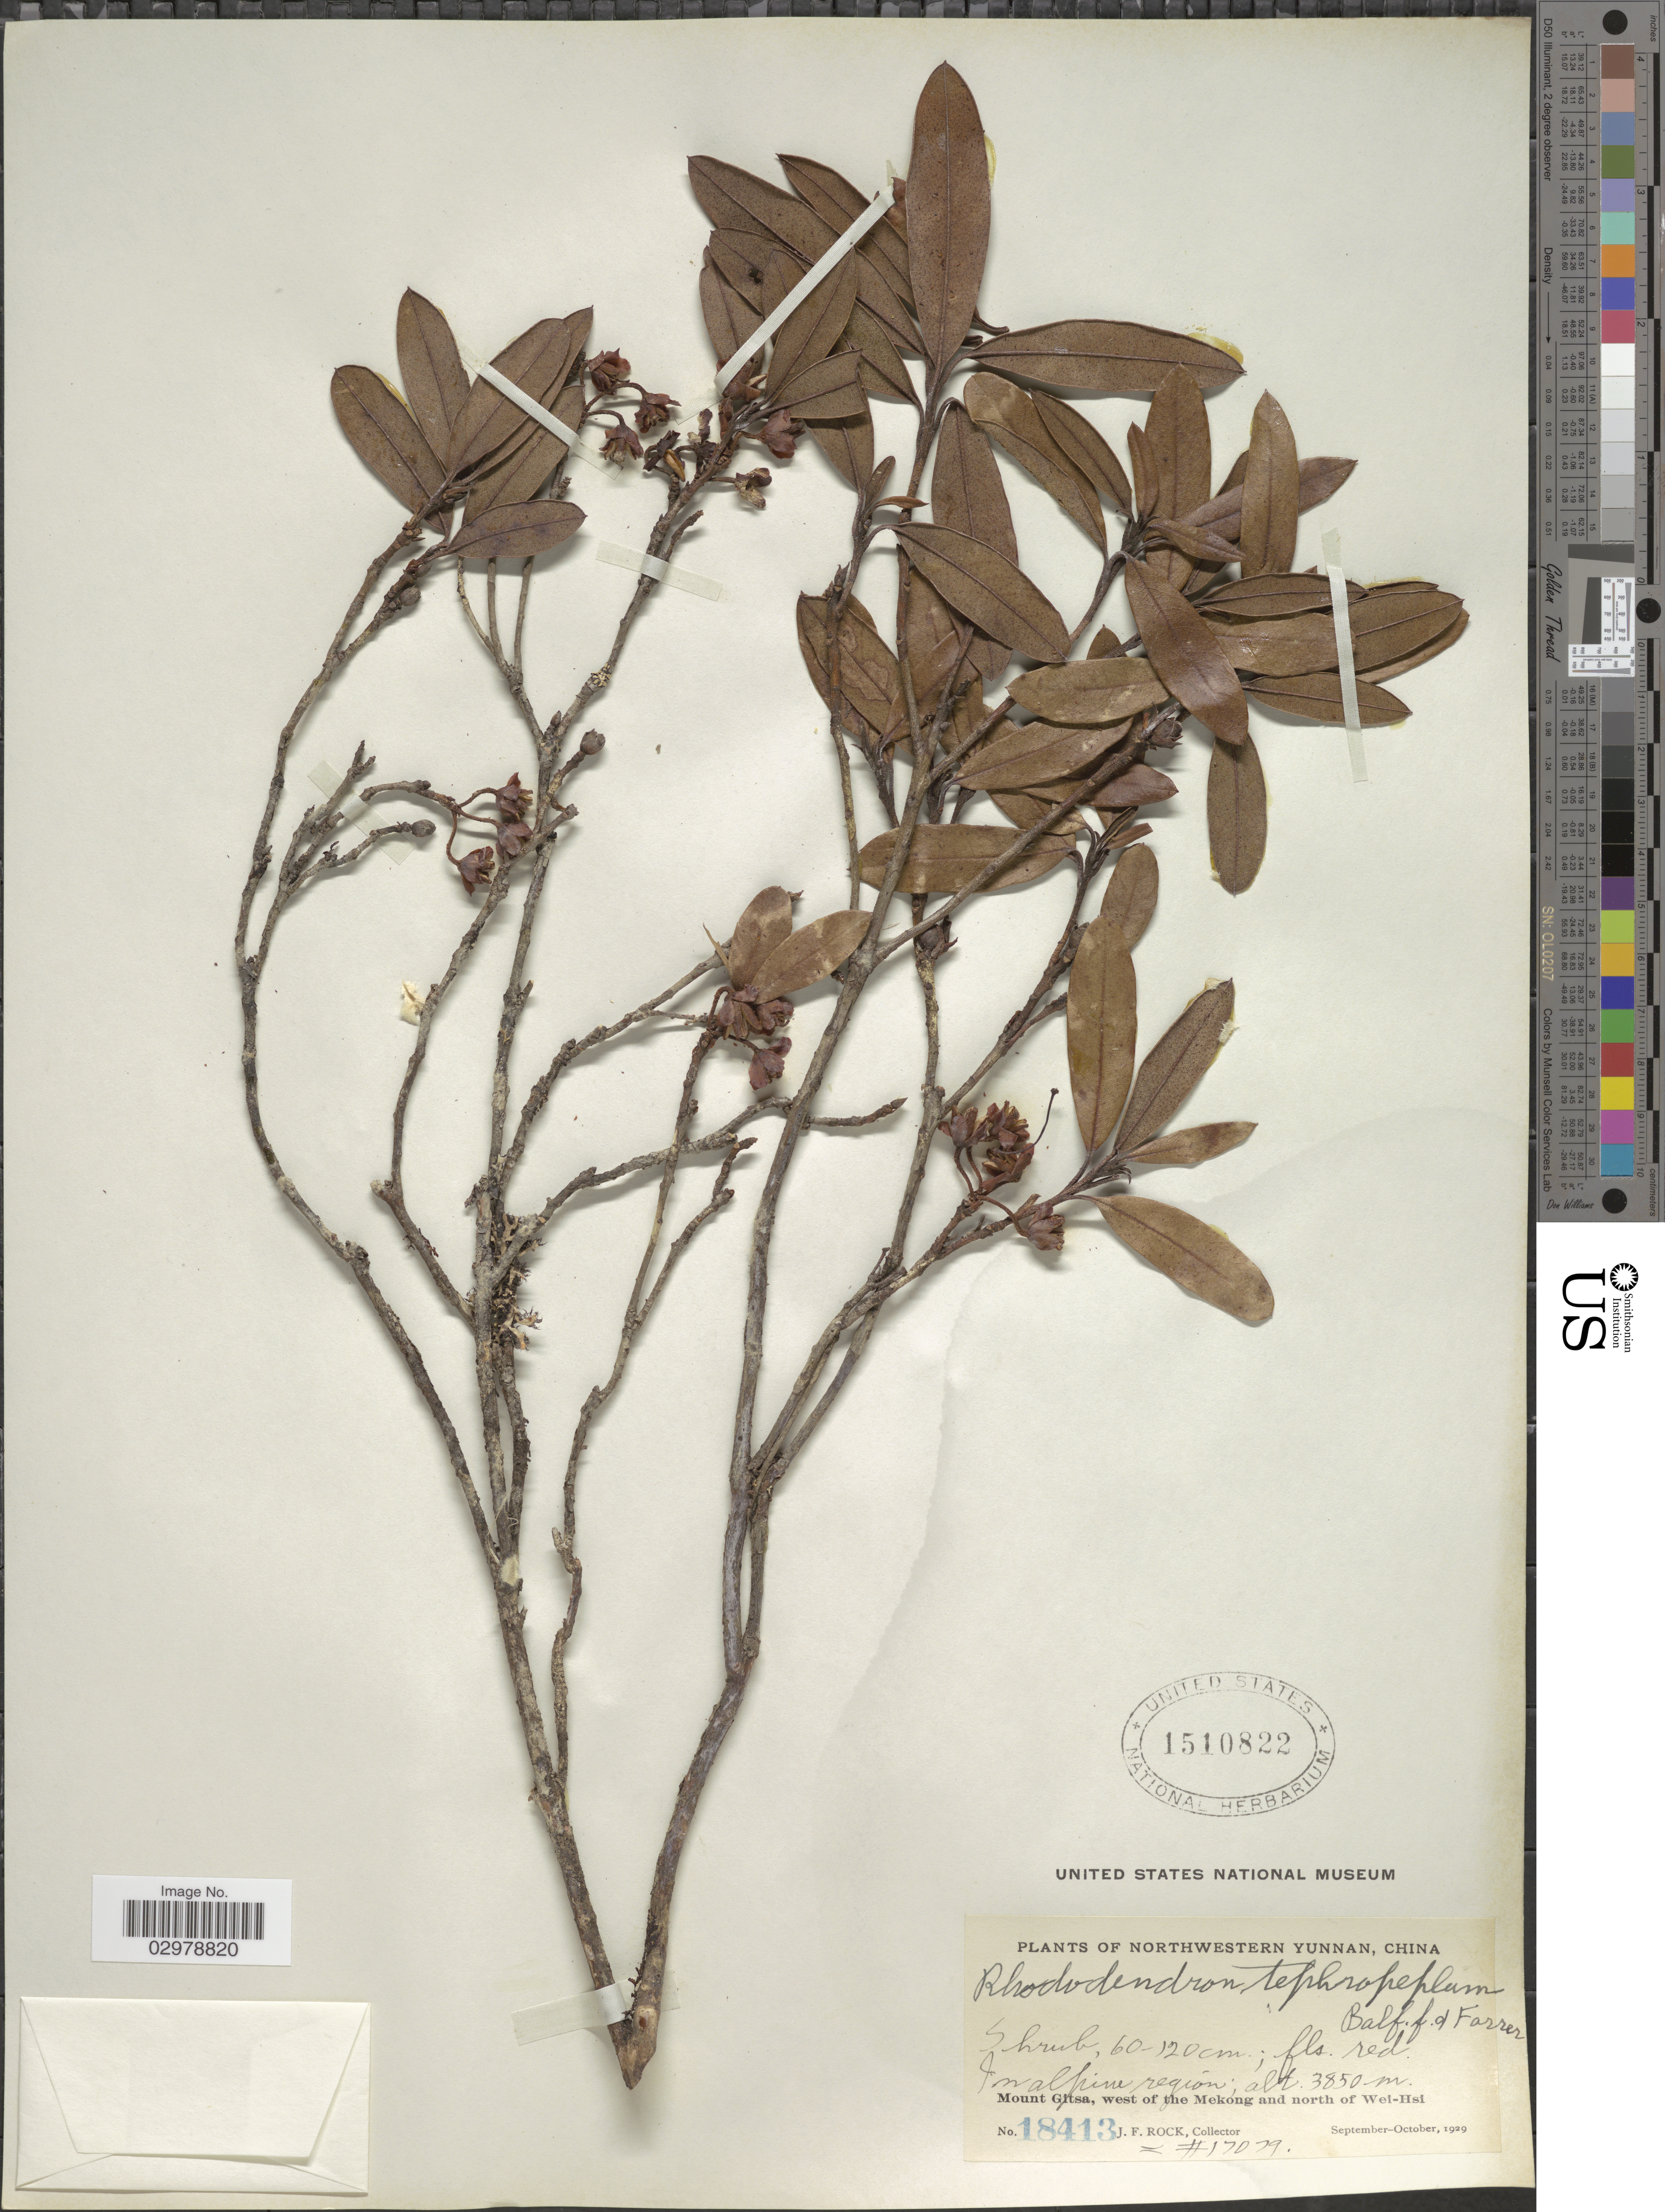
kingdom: Plantae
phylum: Tracheophyta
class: Magnoliopsida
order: Ericales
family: Ericaceae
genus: Rhododendron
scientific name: Rhododendron tephropeplum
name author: Balf. f. & Farrer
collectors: J. Rock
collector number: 18413/ 17079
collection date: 1929-09/1929-10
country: China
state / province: Yunnan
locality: Northwestern Yunnan. Mount Gitsa, west of the Mekong and north of Wei-Hsi.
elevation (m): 3850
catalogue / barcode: US 1510822